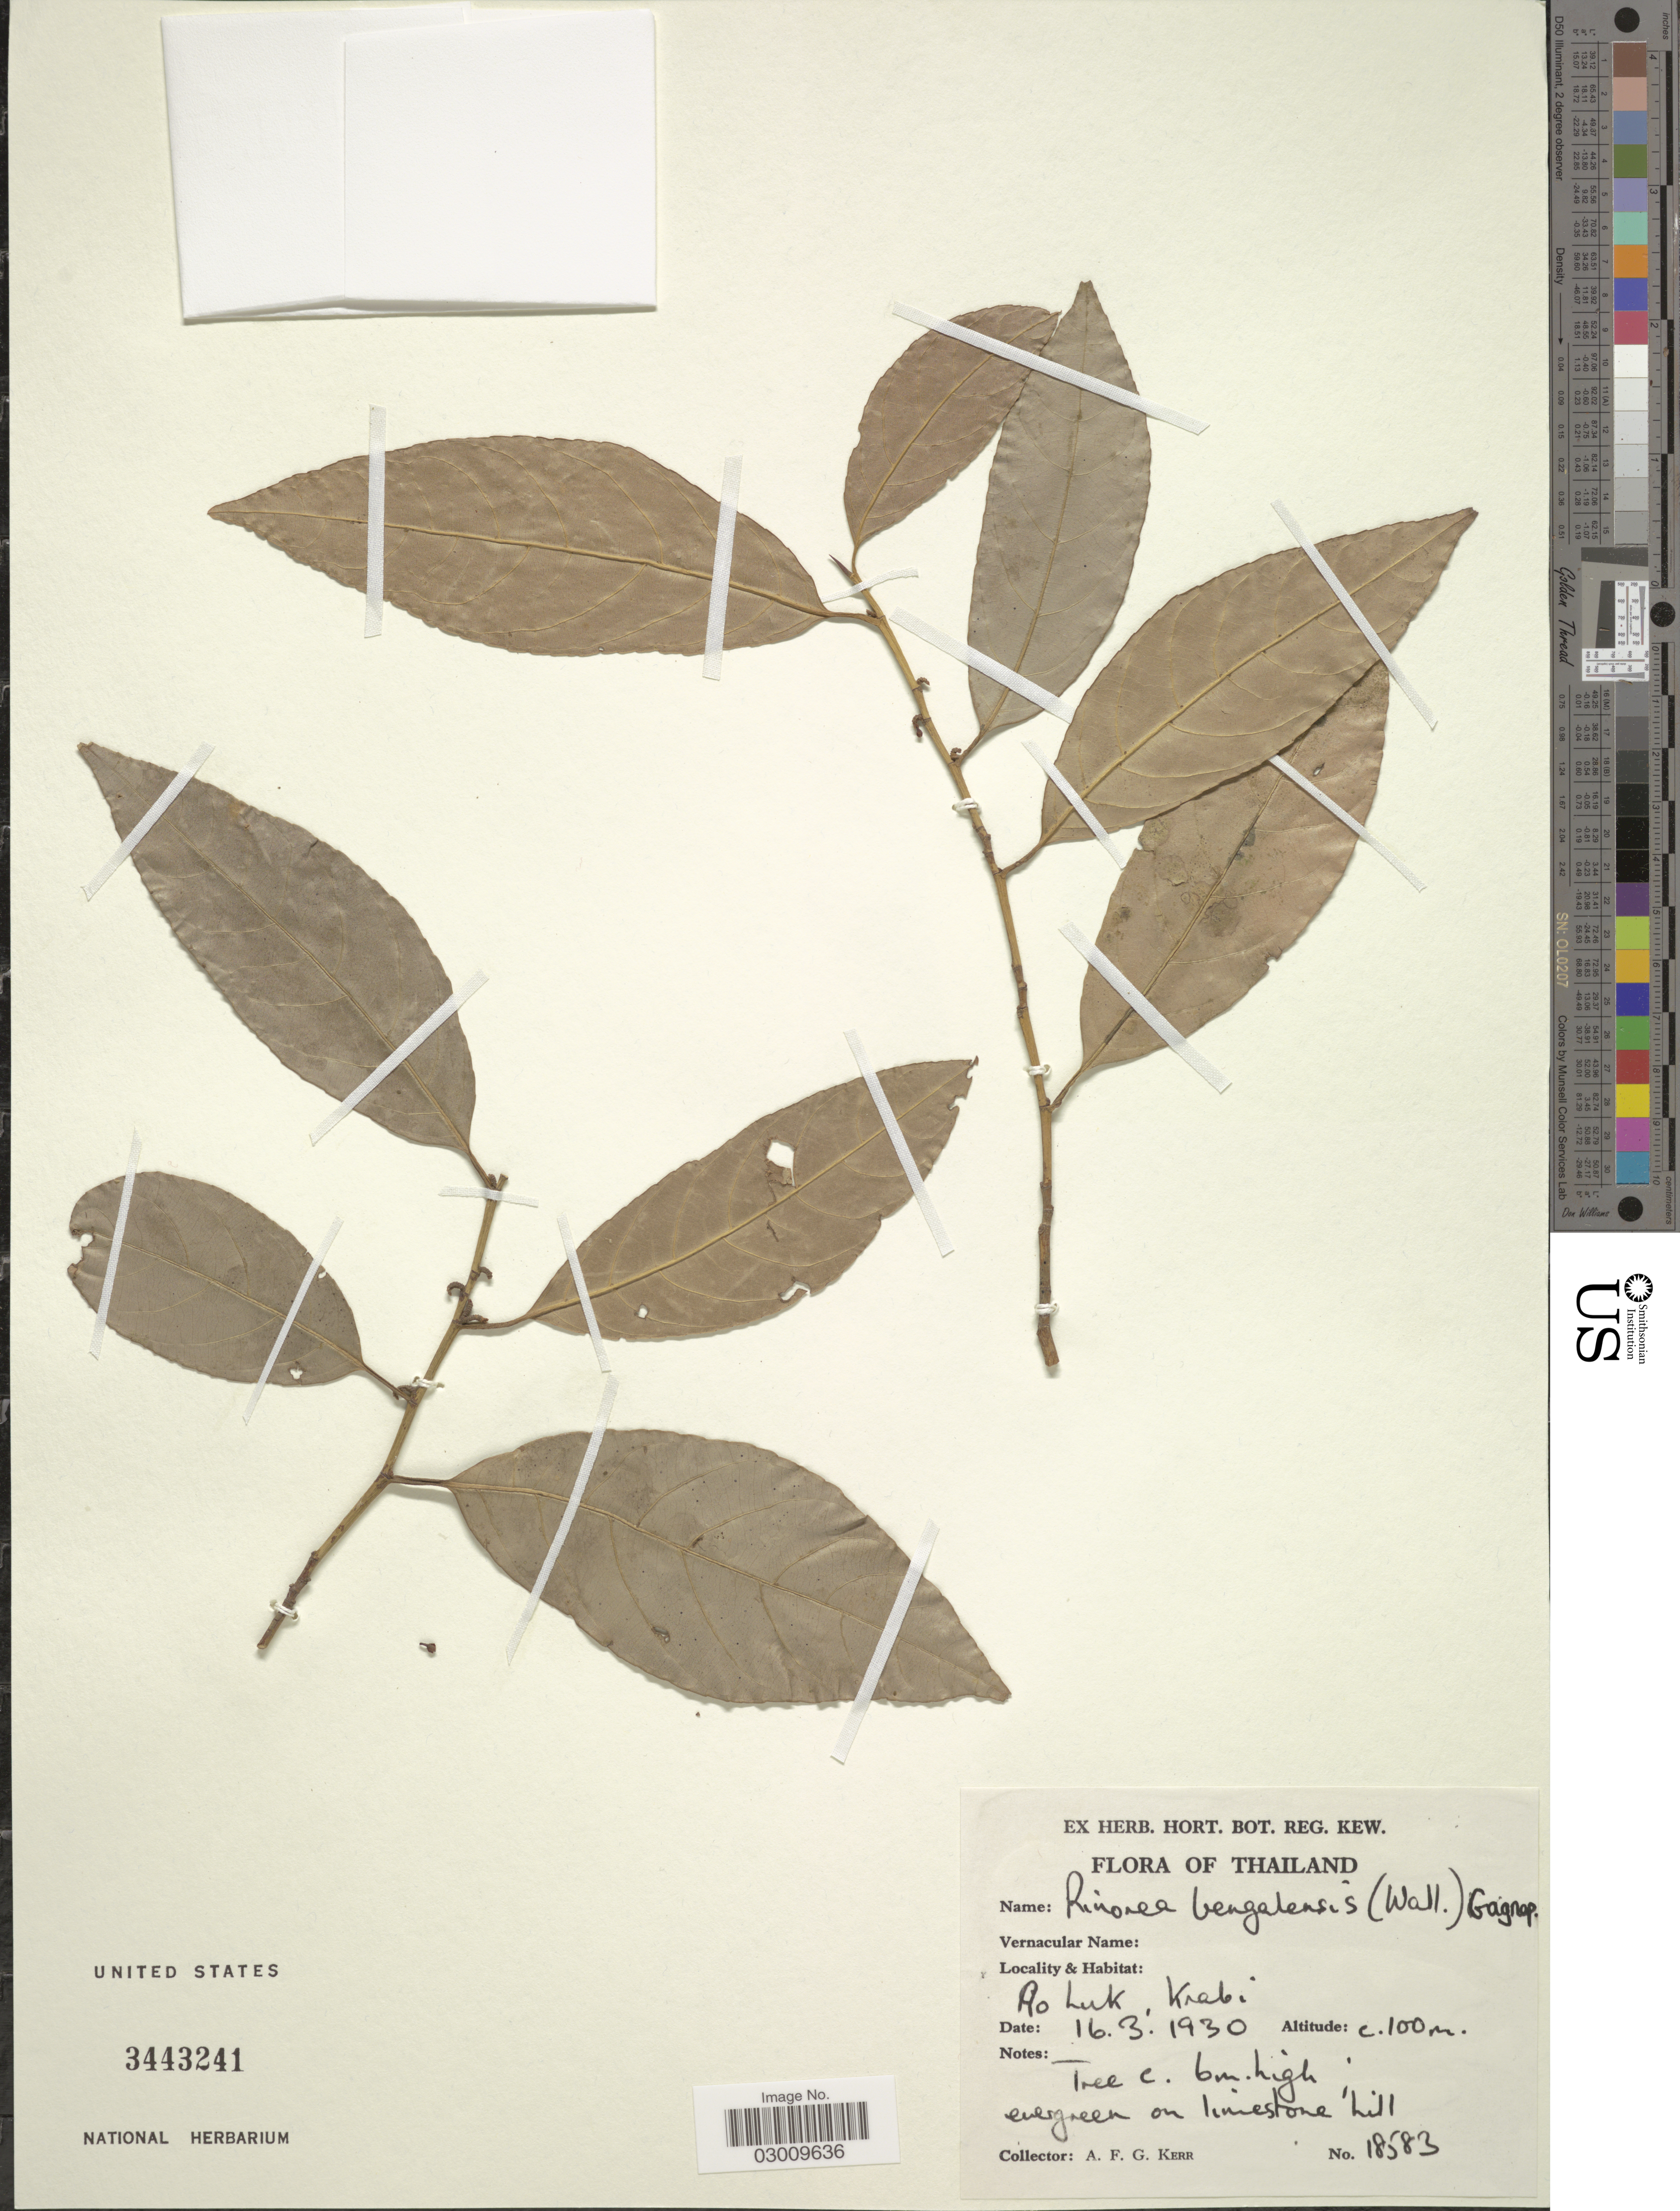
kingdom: Plantae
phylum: Tracheophyta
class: Magnoliopsida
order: Malpighiales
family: Violaceae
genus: Rinorea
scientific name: Rinorea bengalensis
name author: (Wall.) Kuntze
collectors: A. F. G. Kerr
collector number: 18583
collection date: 1930-03-16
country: Thailand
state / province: Krabi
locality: Ao Luk.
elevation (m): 100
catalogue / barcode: US 3443241